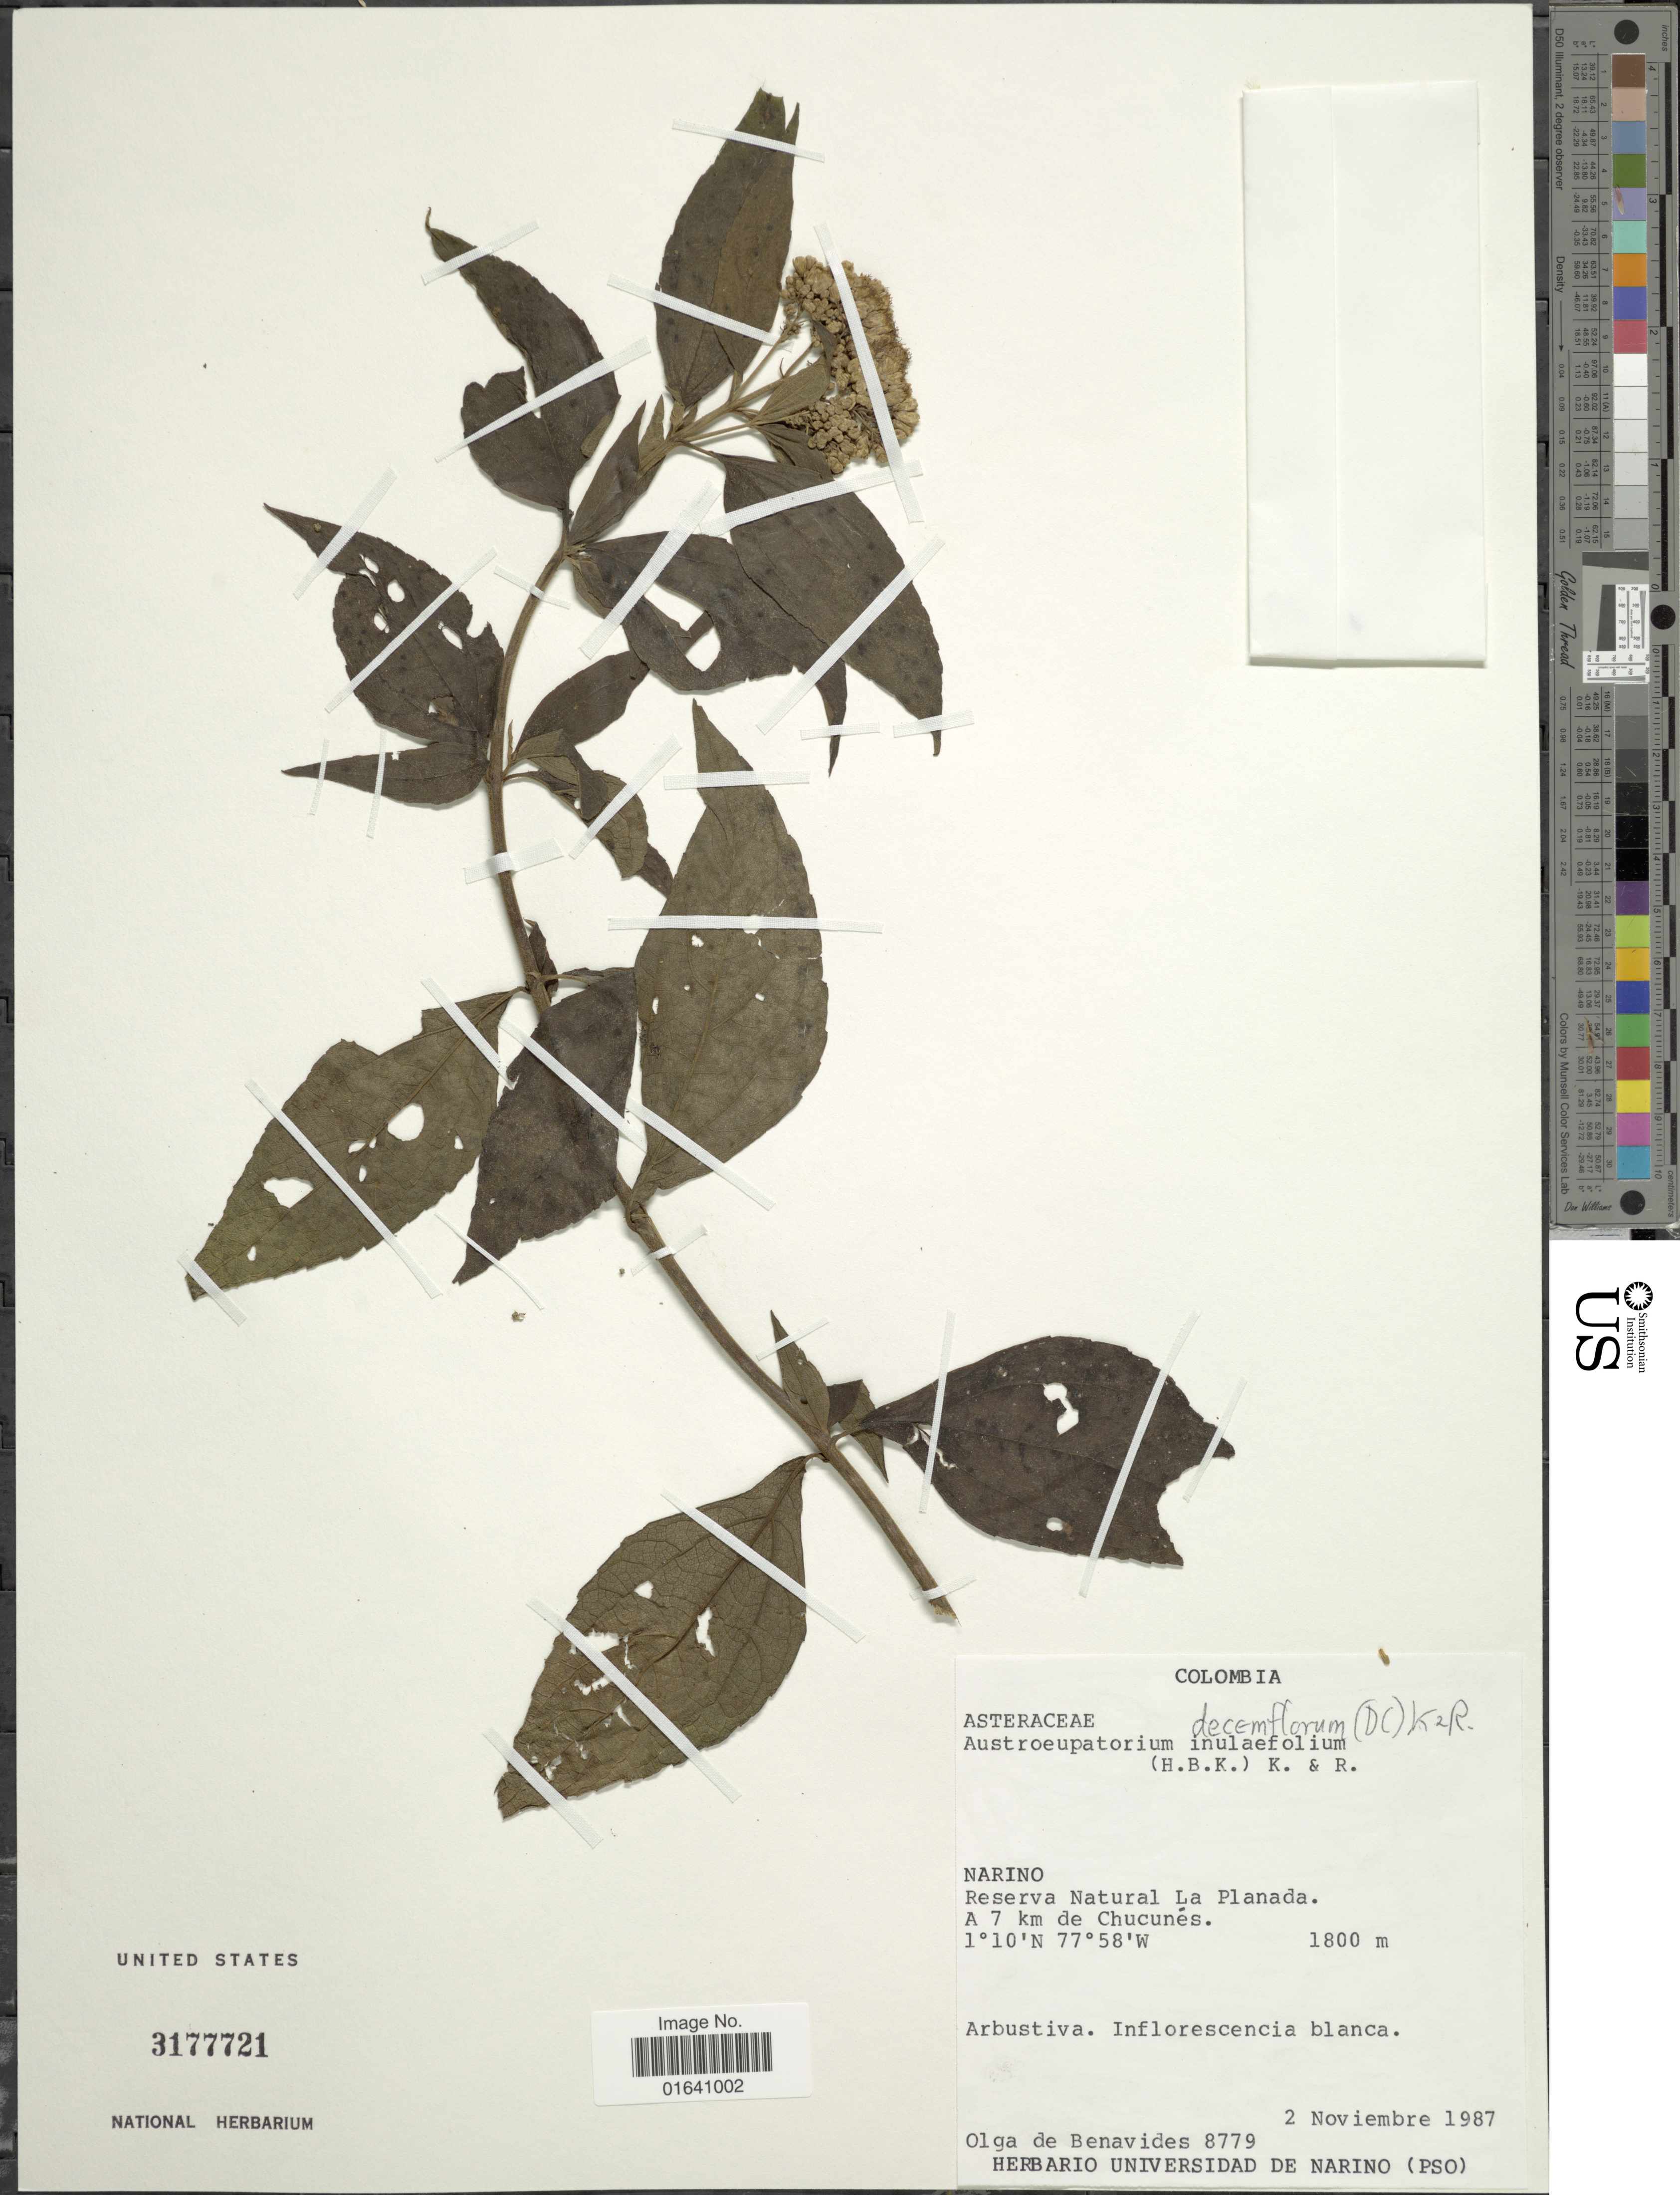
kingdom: Plantae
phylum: Tracheophyta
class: Magnoliopsida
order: Asterales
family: Asteraceae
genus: Austroeupatorium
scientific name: Austroeupatorium decemflorum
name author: (DC.) R.M. King & H. Rob.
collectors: Olga S. de Benavides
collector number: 8779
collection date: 1987-11-02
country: Colombia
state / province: Nariño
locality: Reserva Natural La Planada. A 7 km de Chucunés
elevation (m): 1800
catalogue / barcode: US 3177721